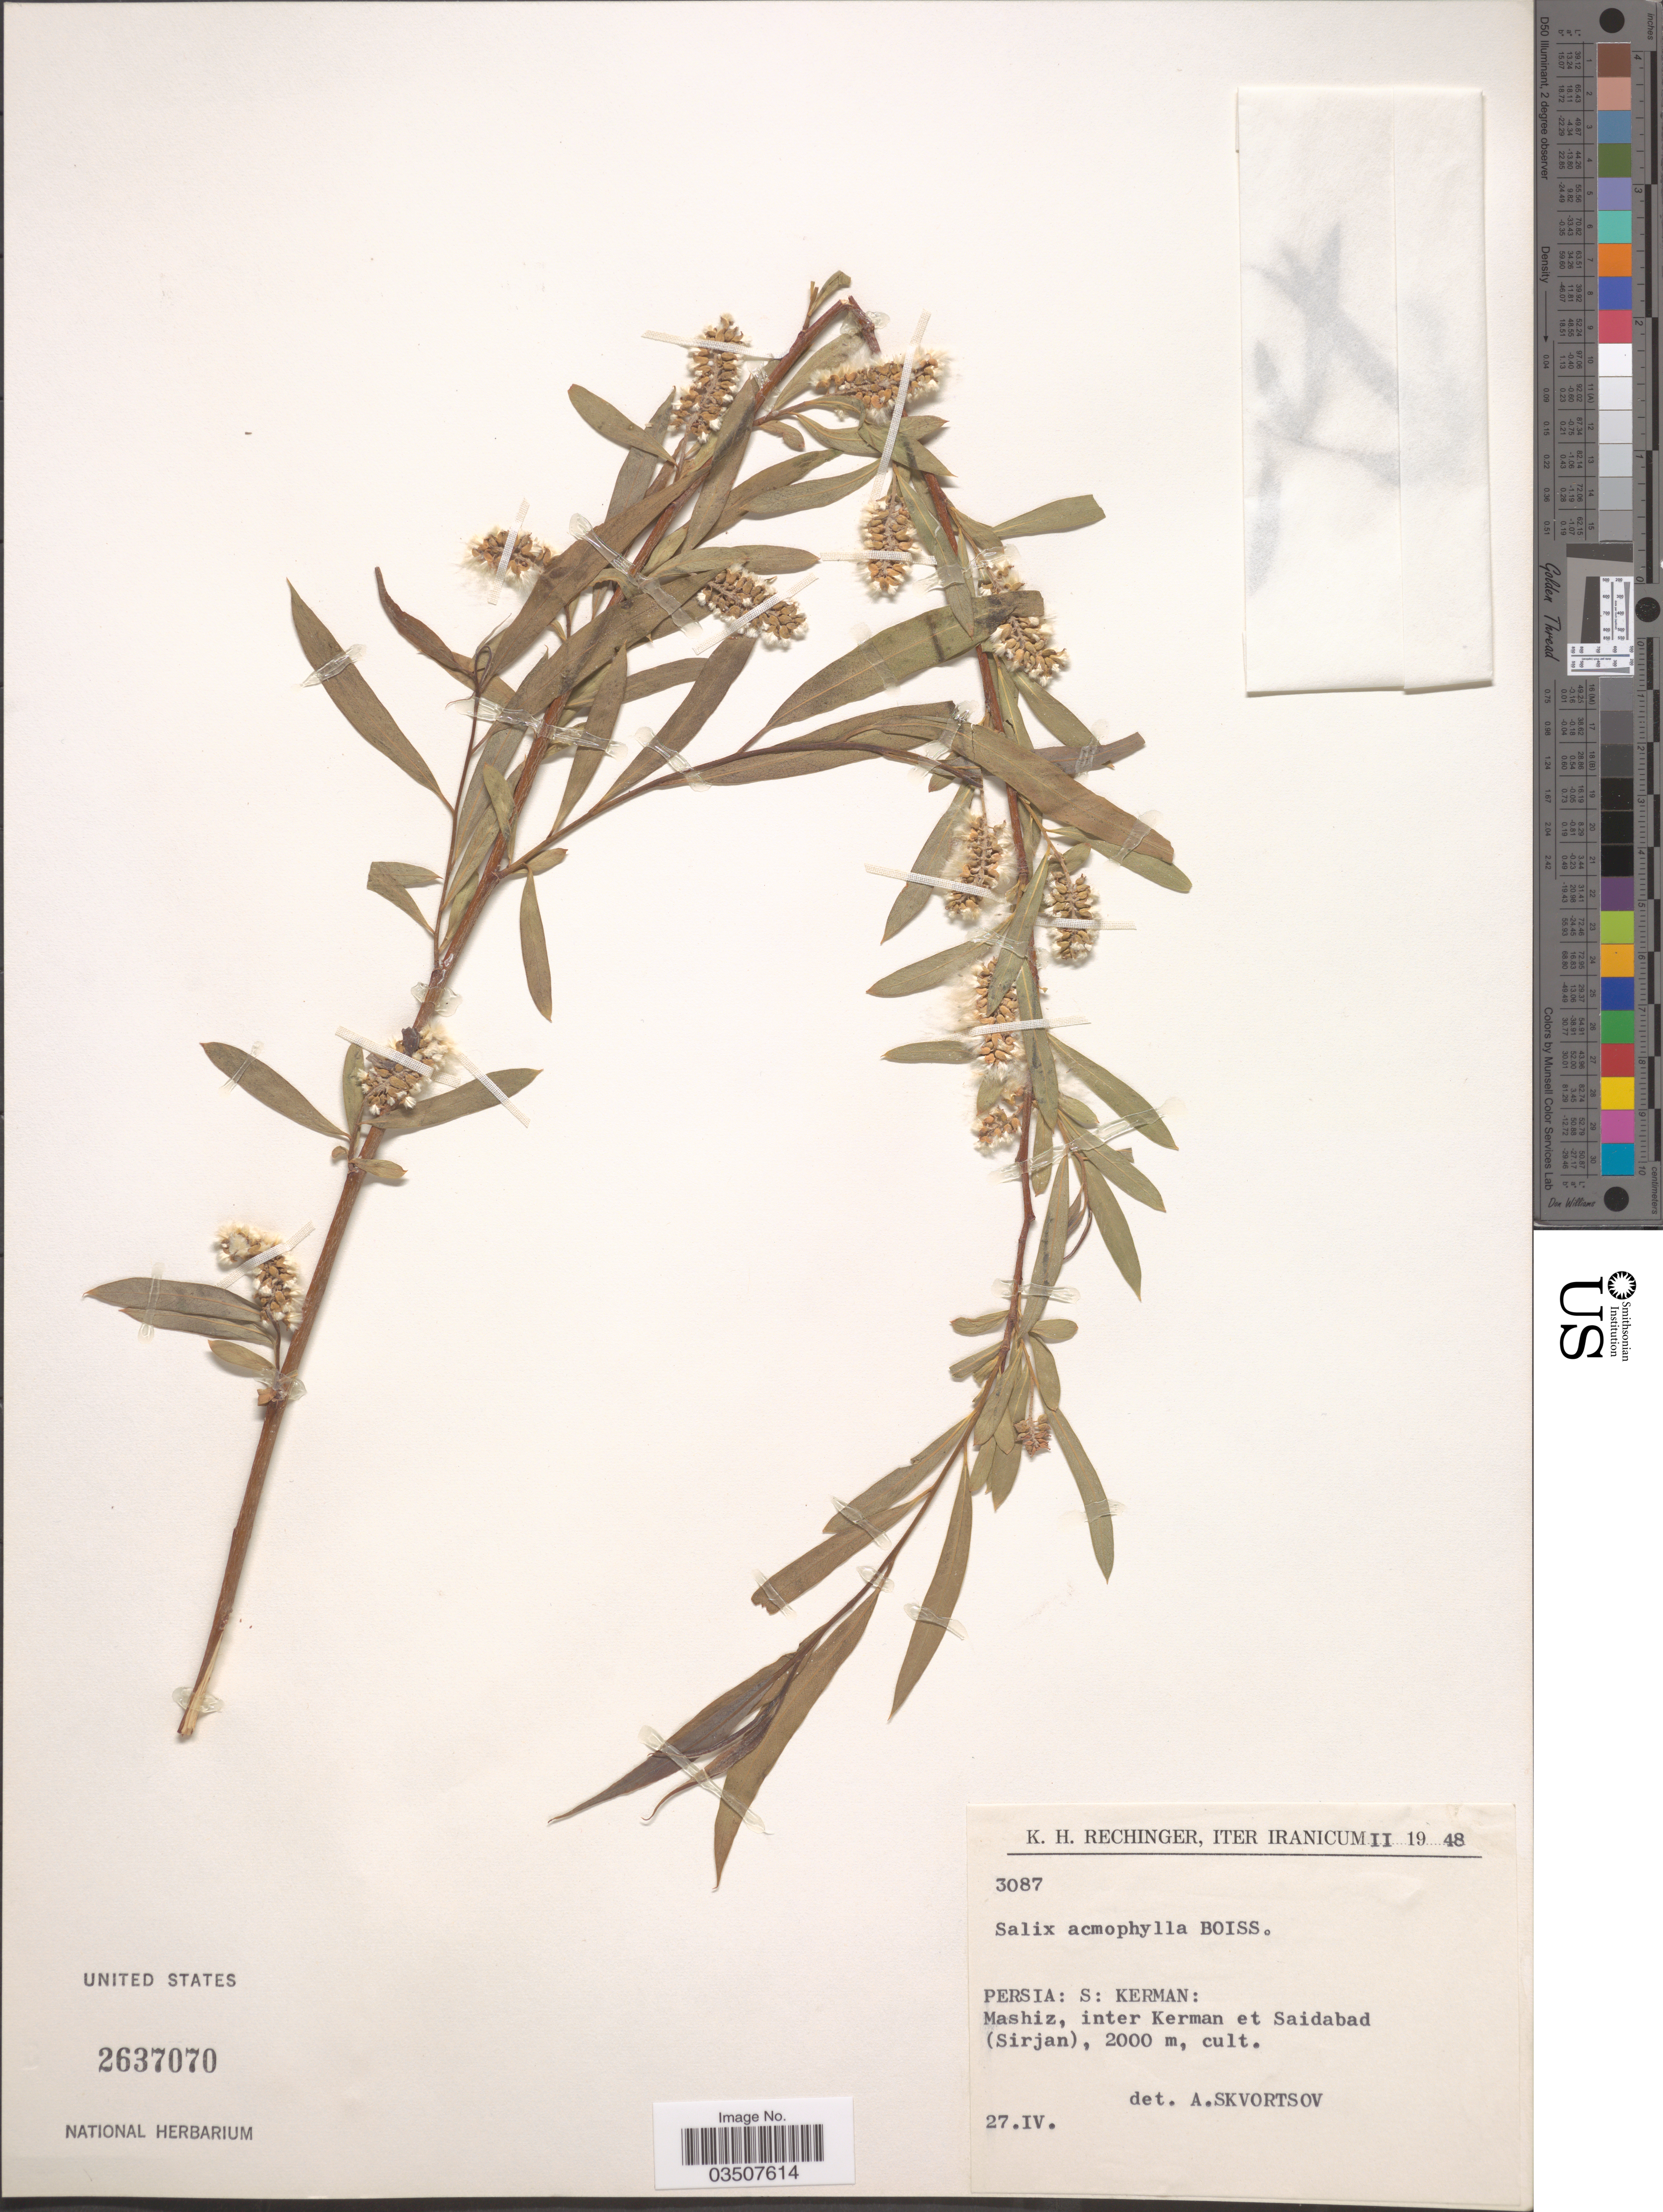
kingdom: Plantae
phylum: Tracheophyta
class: Magnoliopsida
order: Malpighiales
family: Salicaceae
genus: Salix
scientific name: Salix acmophylla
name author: Boiss.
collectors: K. H. Rechinger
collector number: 3087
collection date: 1948-04-27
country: Iran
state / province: Kerman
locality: Persia: S: Kerman: Mashiz, inter Kerman et Saidabad (Sirjan).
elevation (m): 2000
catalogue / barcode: US 2637070